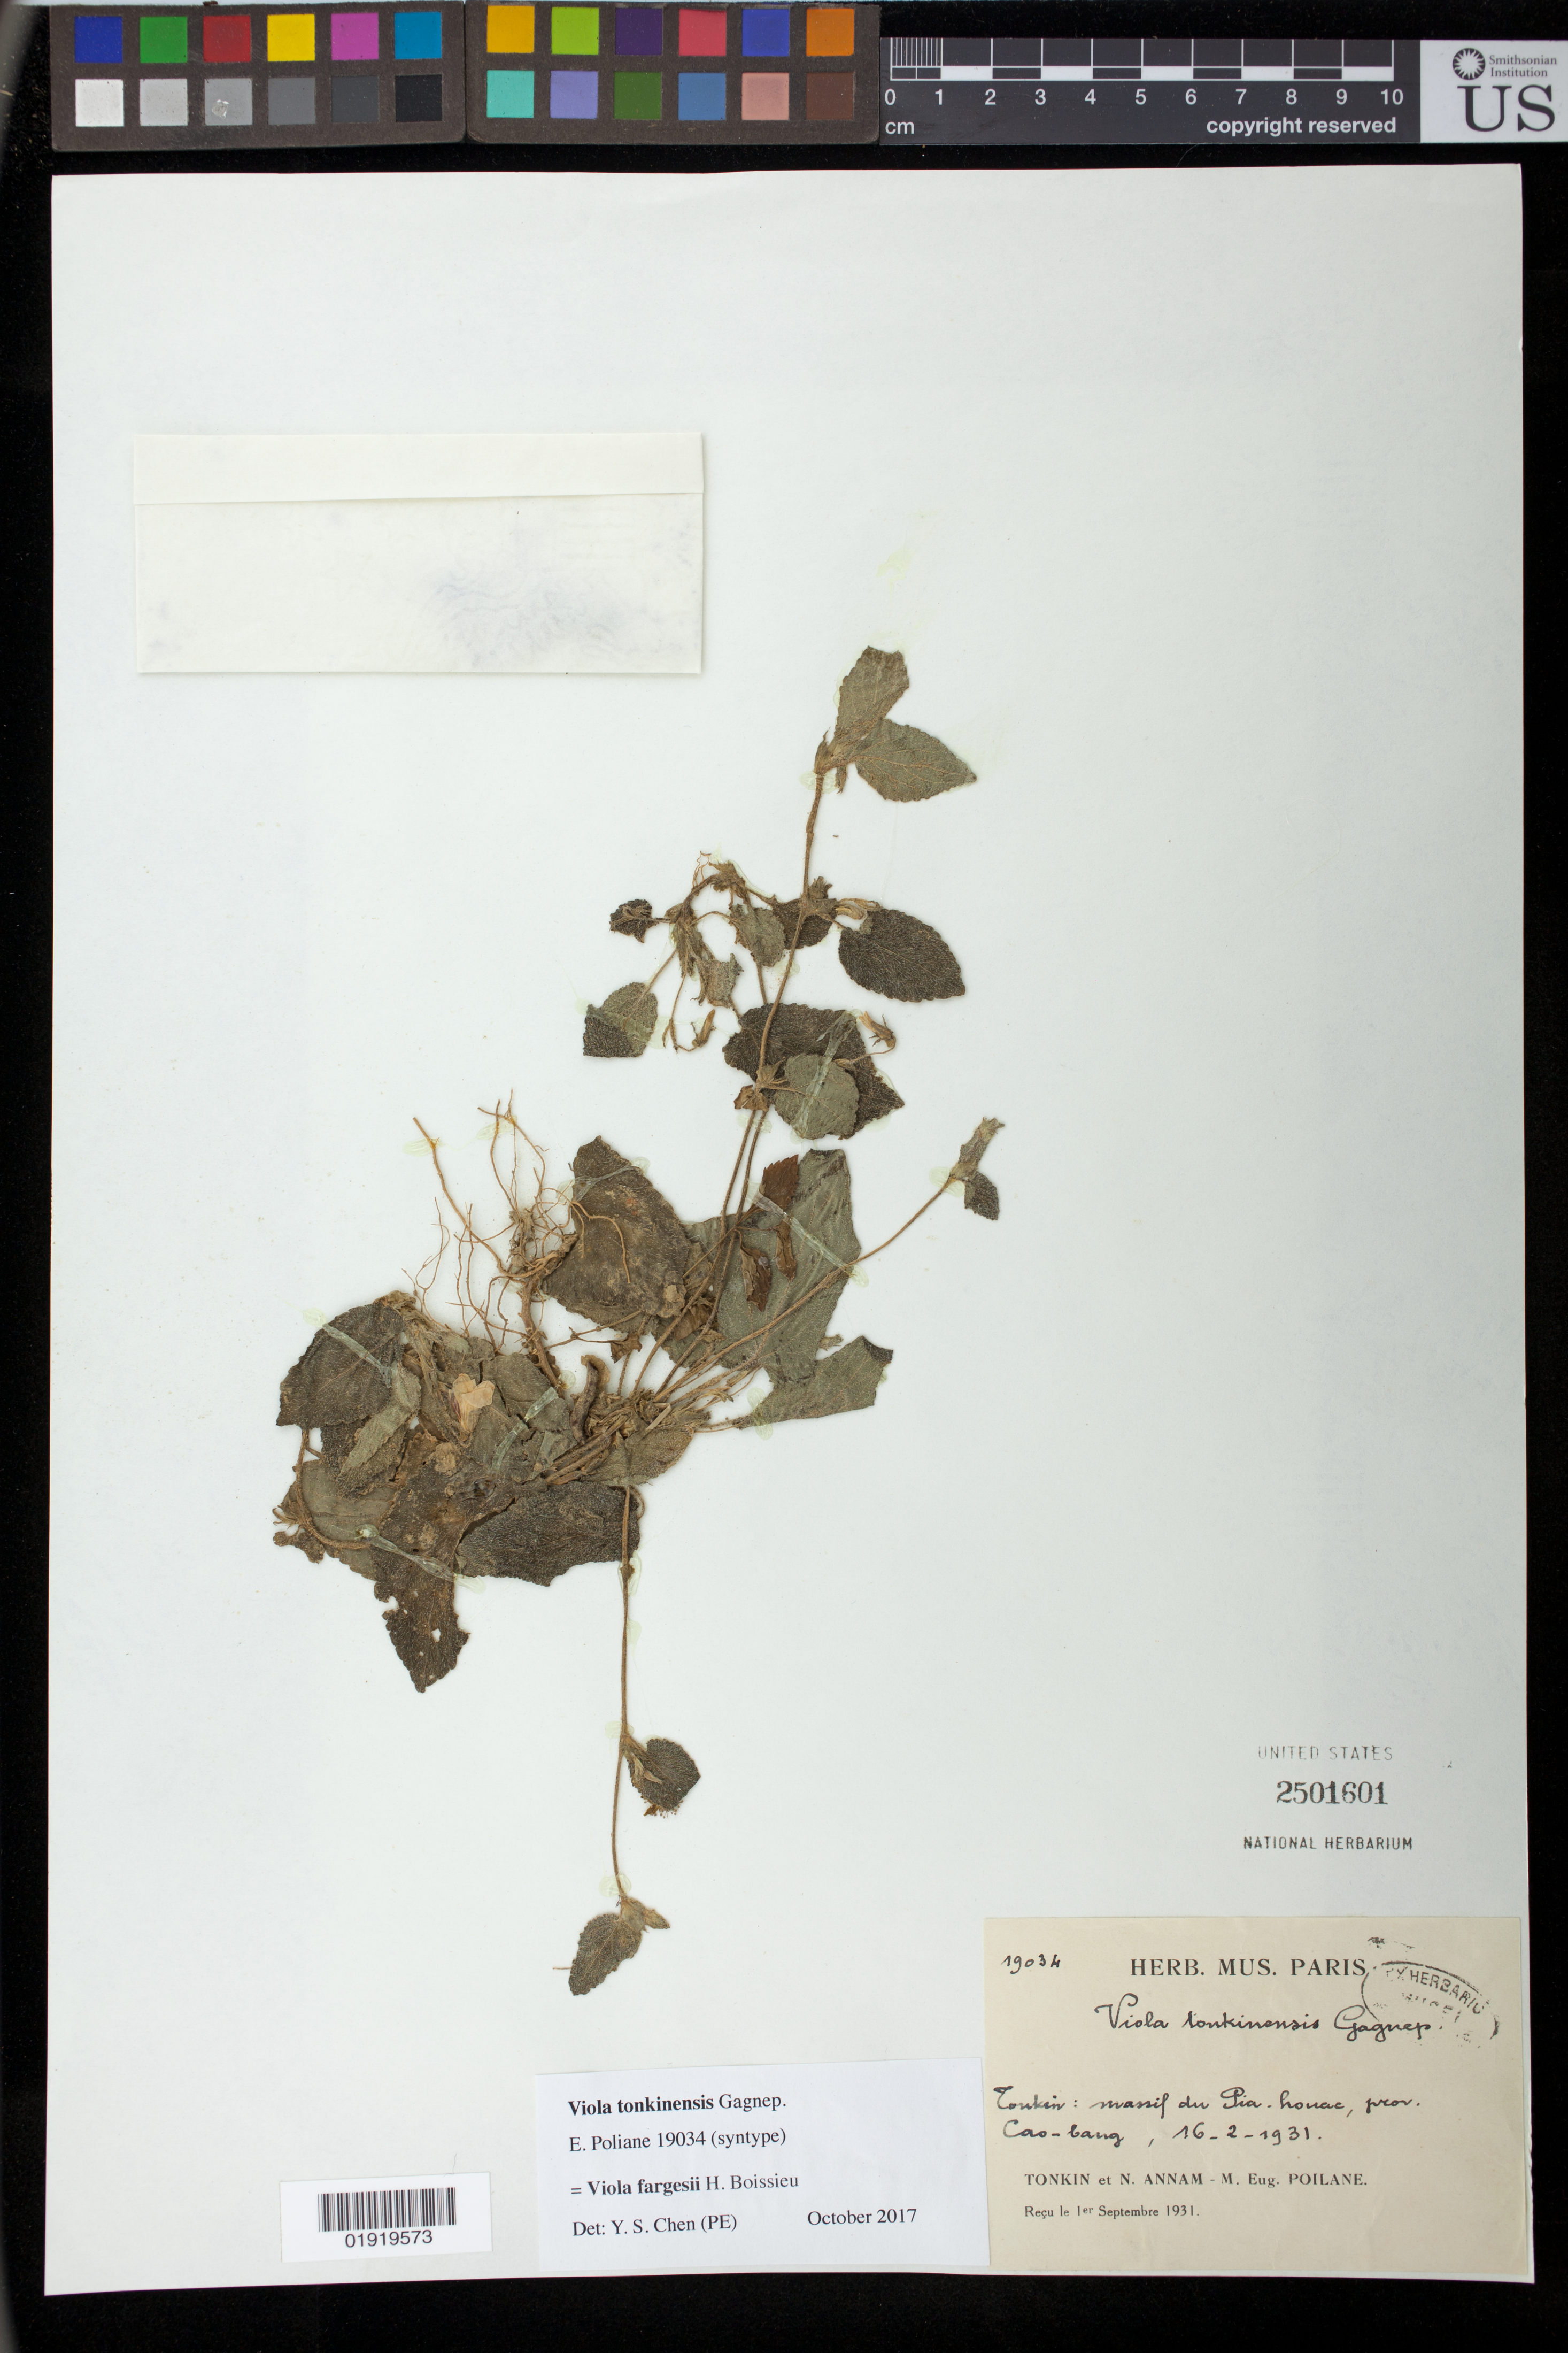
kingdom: Plantae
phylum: Tracheophyta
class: Magnoliopsida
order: Malpighiales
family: Violaceae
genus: Viola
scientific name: Viola tonkinensis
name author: Gagnep.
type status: Isosyntype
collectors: E. Poilane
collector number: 19034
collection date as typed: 16-2-1931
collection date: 1931-02-16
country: Vietnam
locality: Tonkin: massif du Pia-houac, prov. Cao-bang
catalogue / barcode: US 2501601